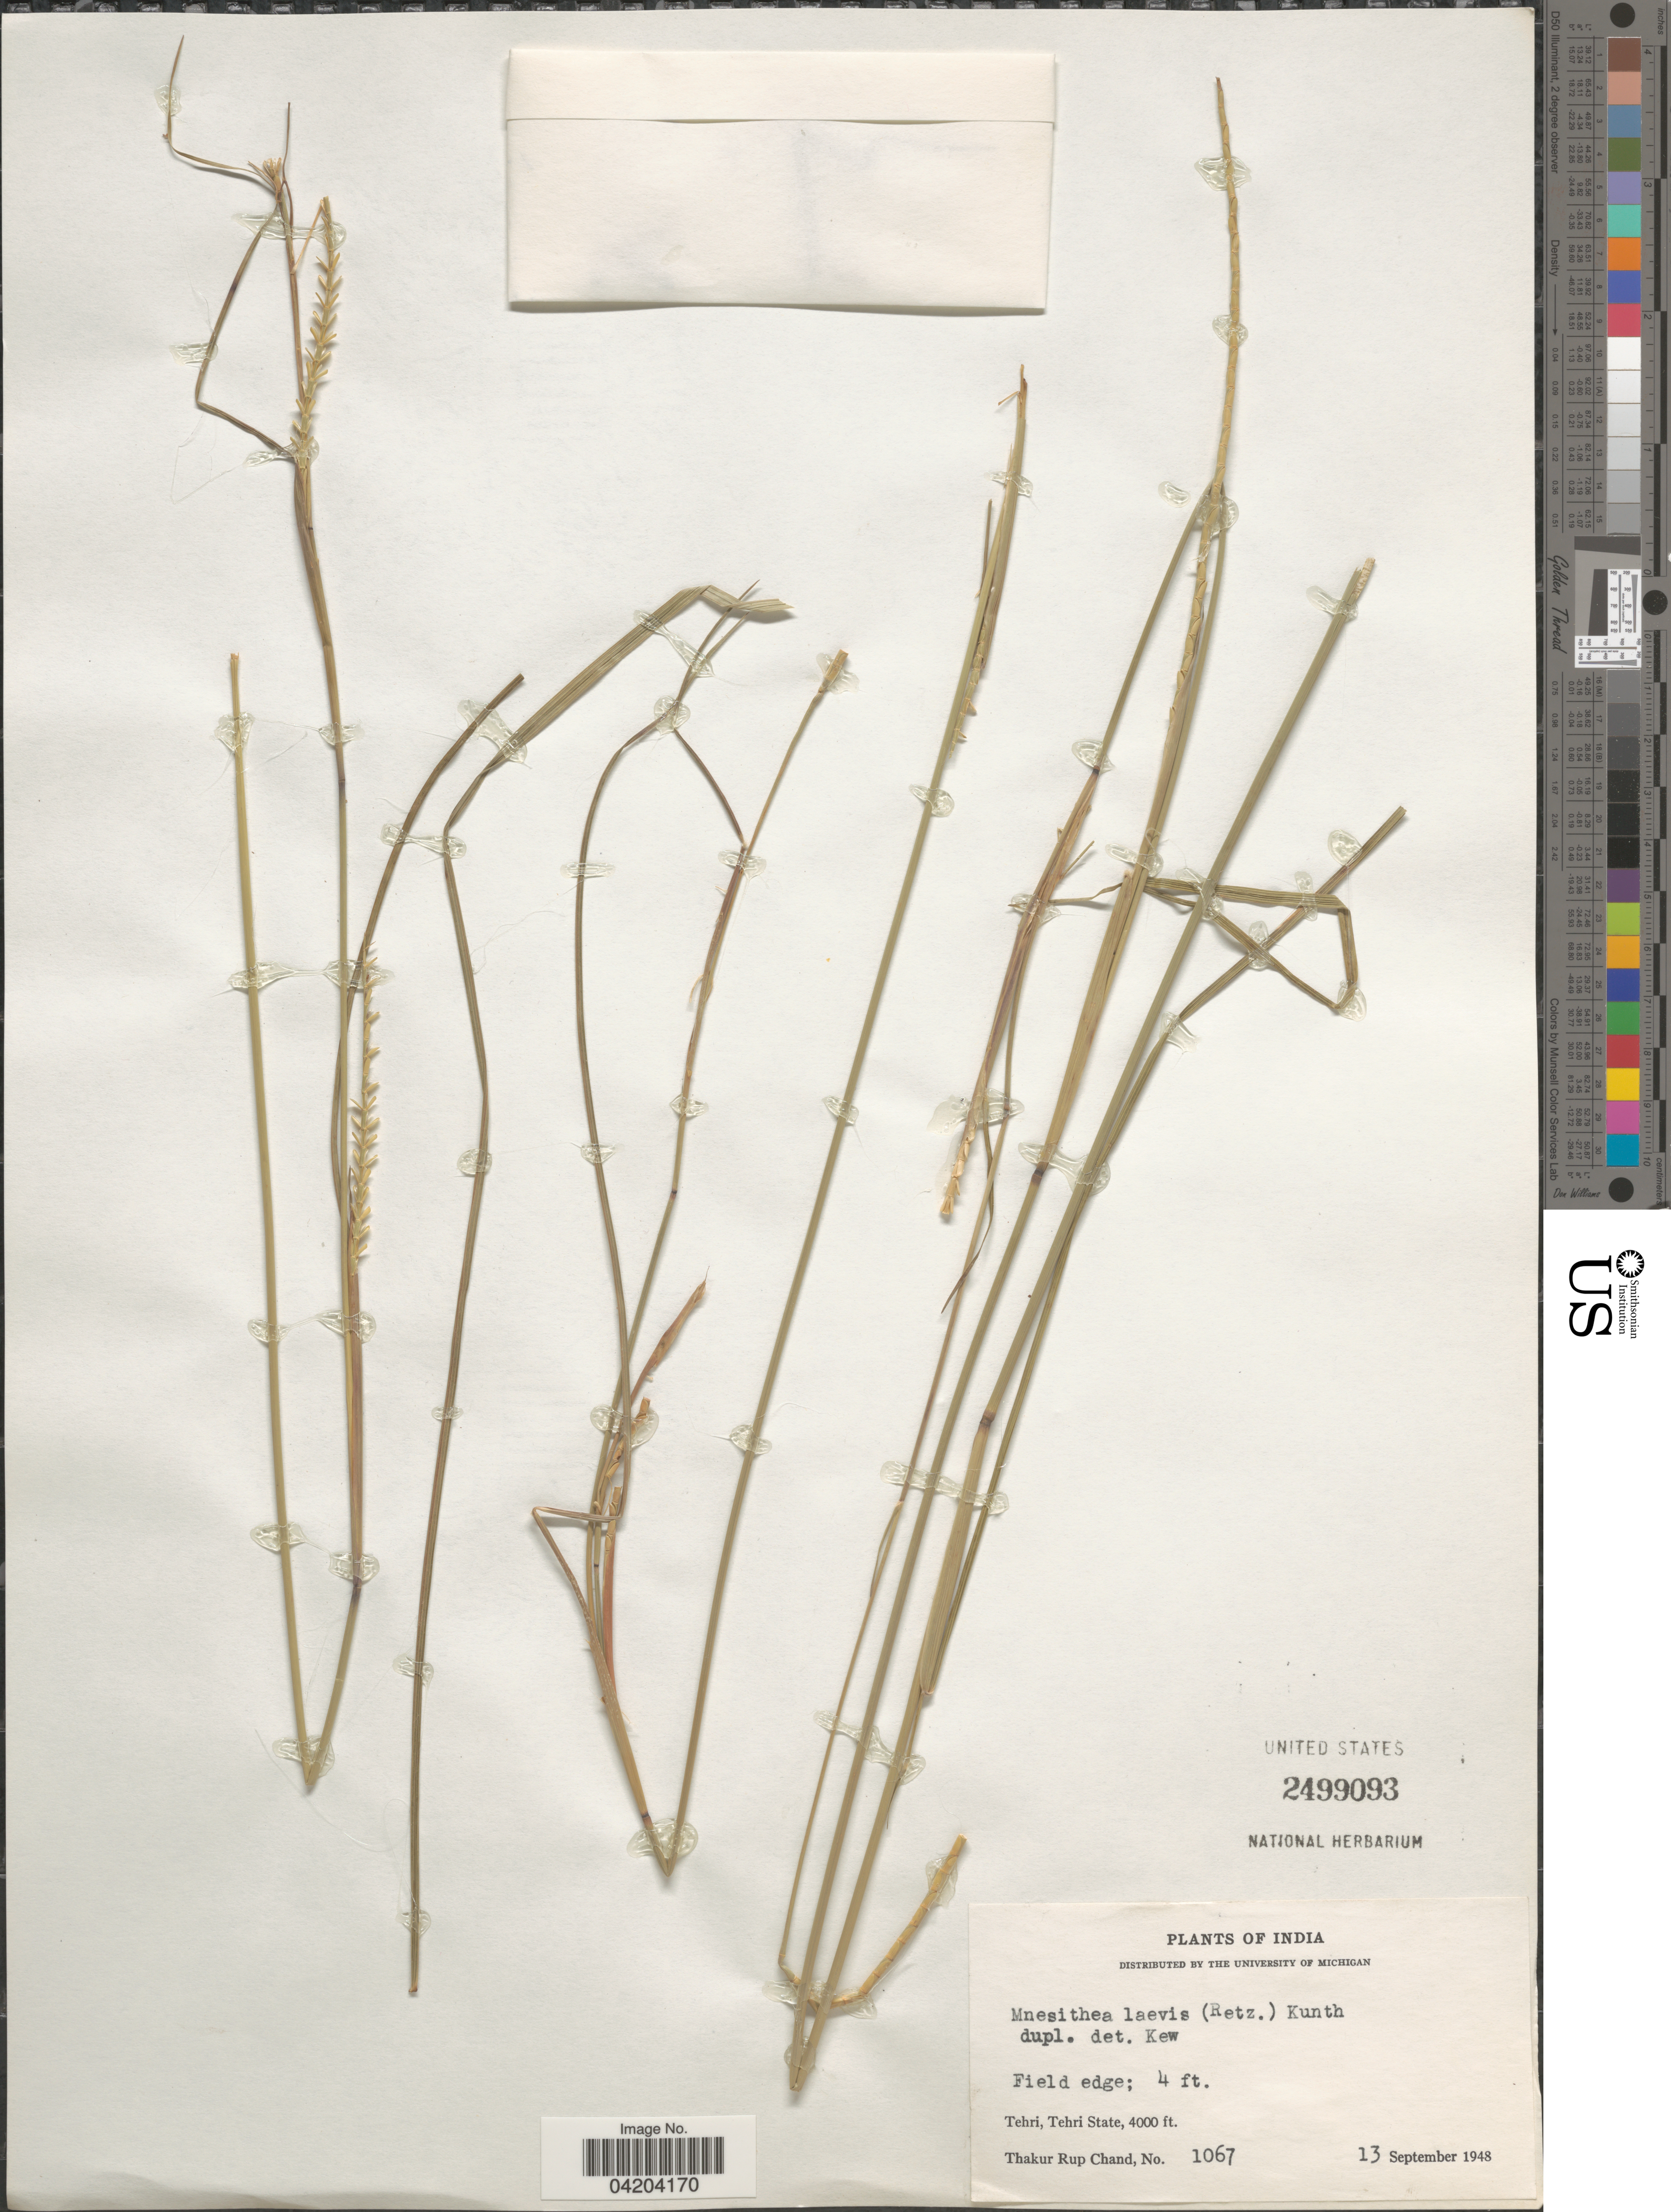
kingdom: Plantae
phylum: Tracheophyta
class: Liliopsida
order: Poales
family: Poaceae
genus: Mnesithea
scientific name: Mnesithea laevis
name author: (Retz.) Kunth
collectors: T. R. Chand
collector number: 1067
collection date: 1948-09-13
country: India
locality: Tehri, Tehri State.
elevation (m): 1219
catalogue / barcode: US 2499093